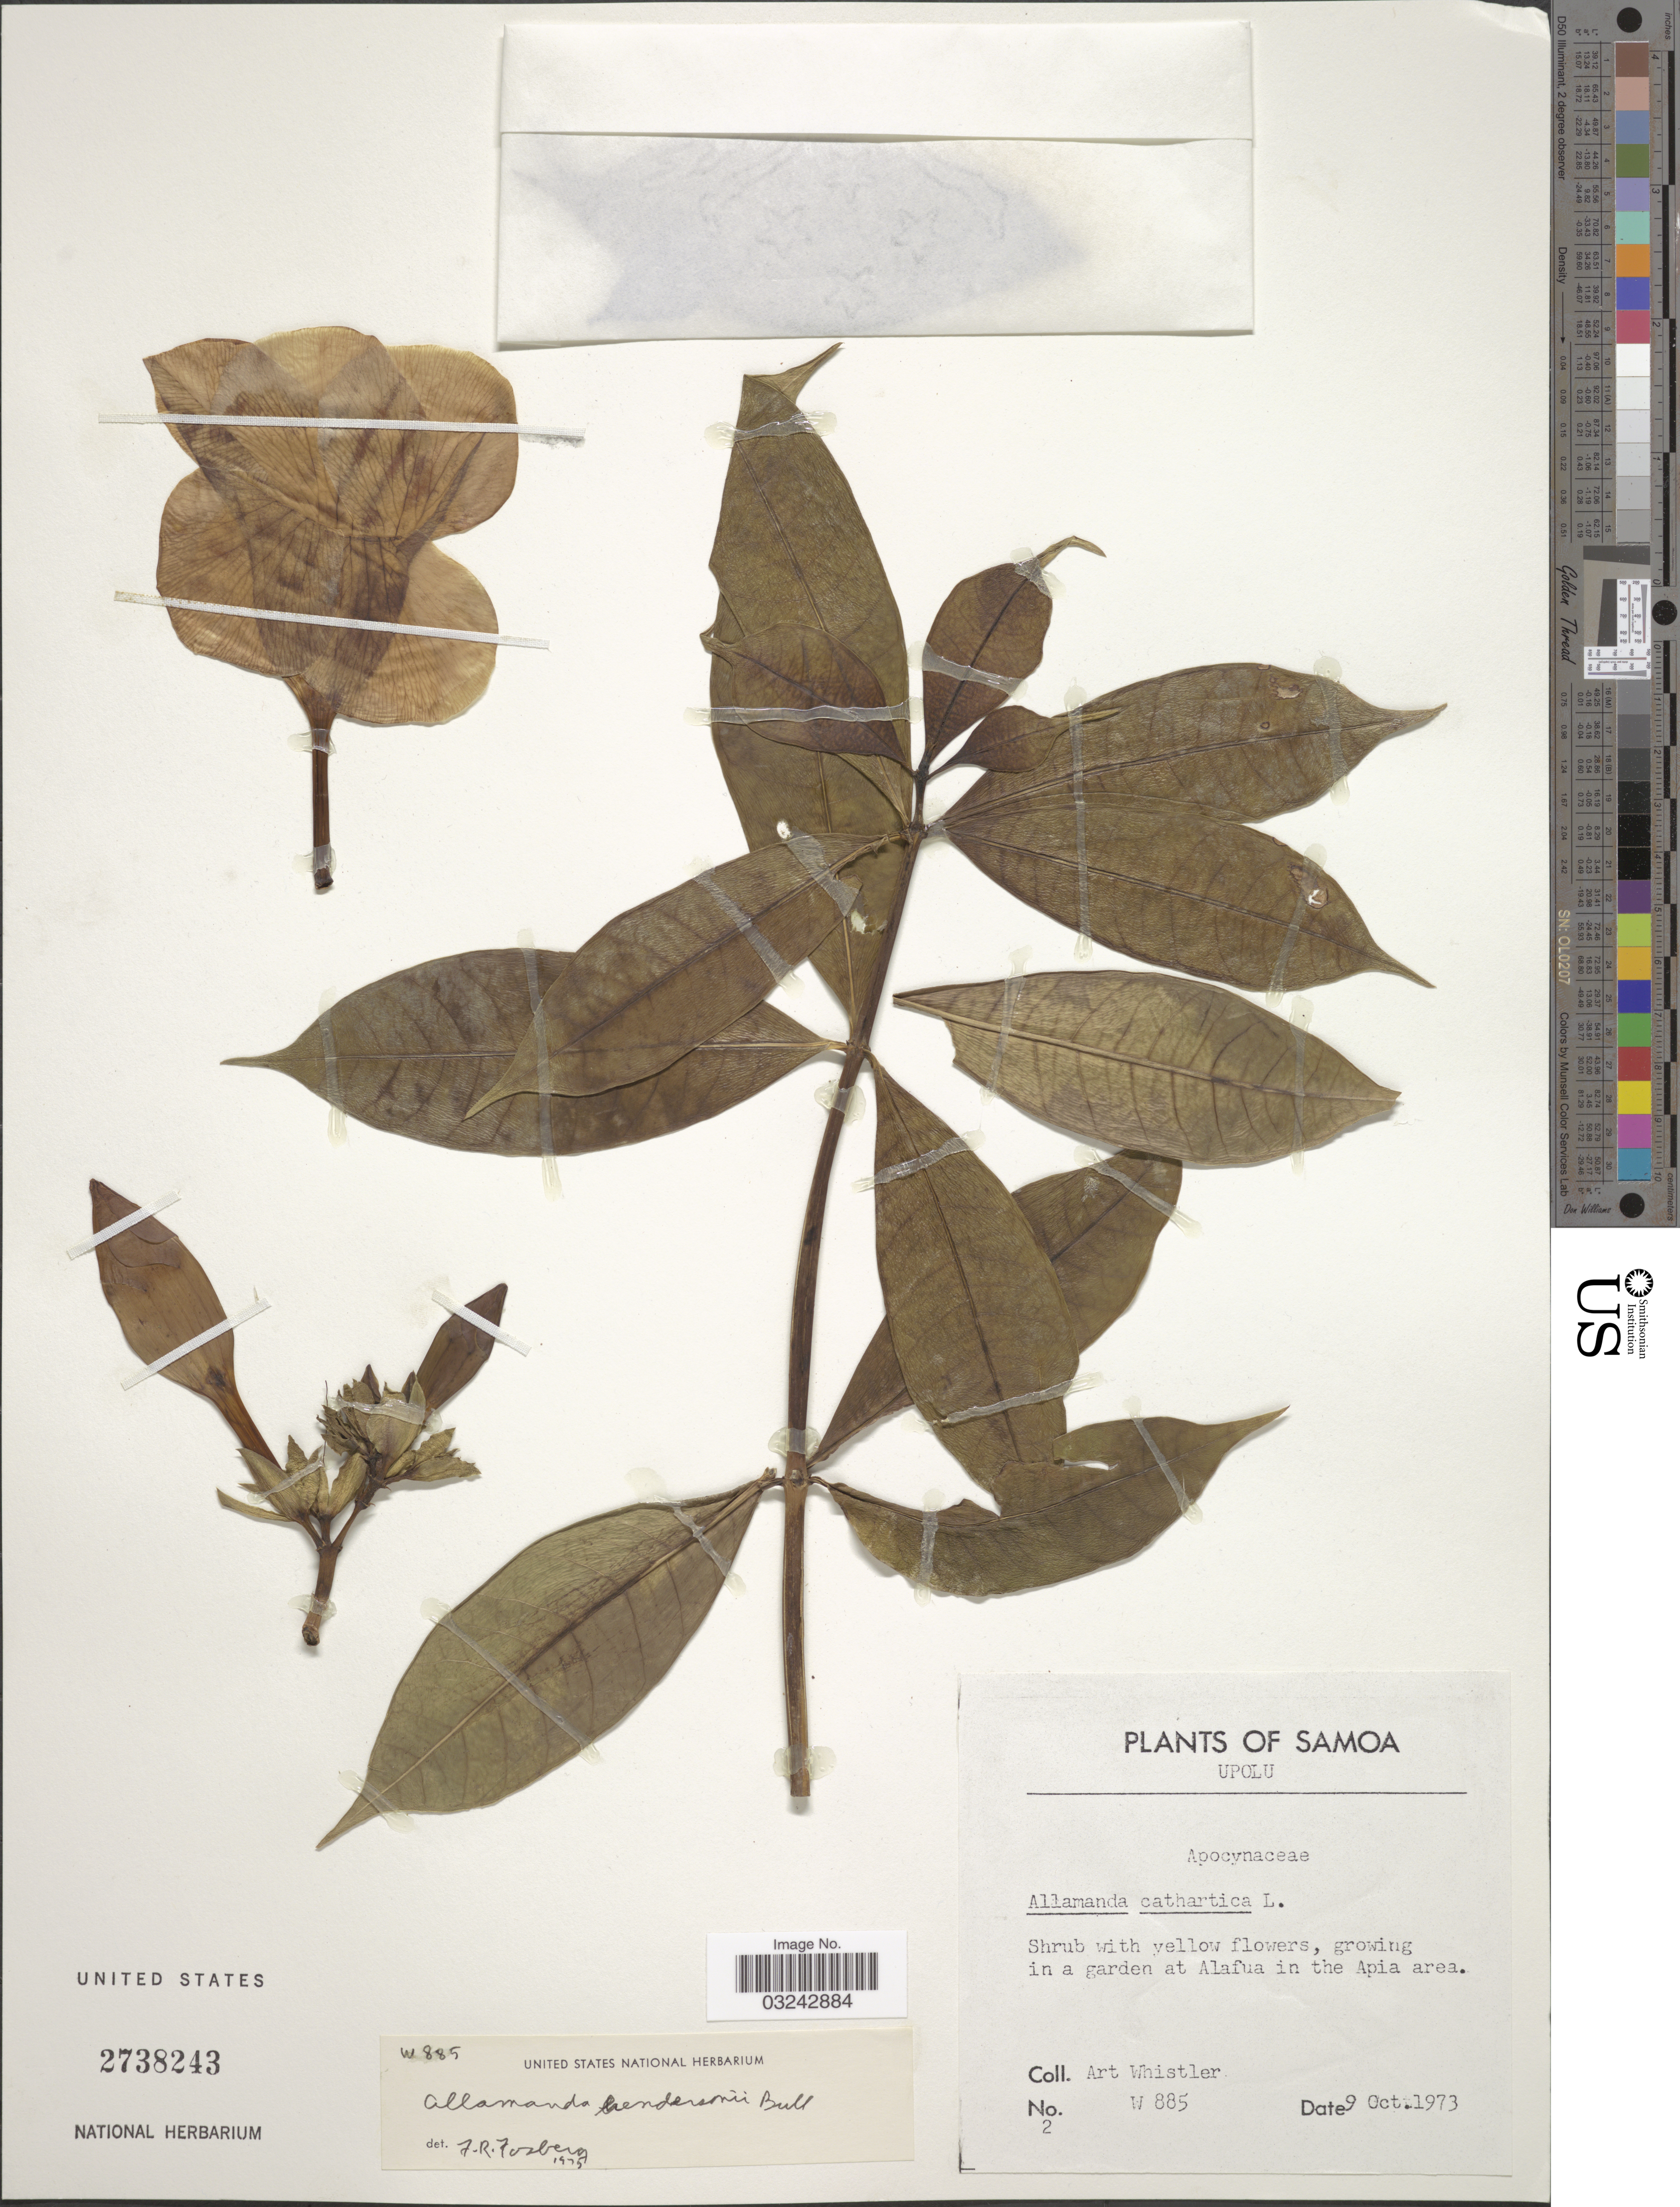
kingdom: Plantae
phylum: Tracheophyta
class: Magnoliopsida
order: Gentianales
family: Apocynaceae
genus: Allamanda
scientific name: Allamanda hendersonii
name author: W. Bull ex Dombrain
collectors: A. Whistler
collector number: W885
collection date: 1973-10-09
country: Samoa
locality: Samoa, Upolu, growing in a garden at Alafua in the Apia area.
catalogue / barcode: US 2738243